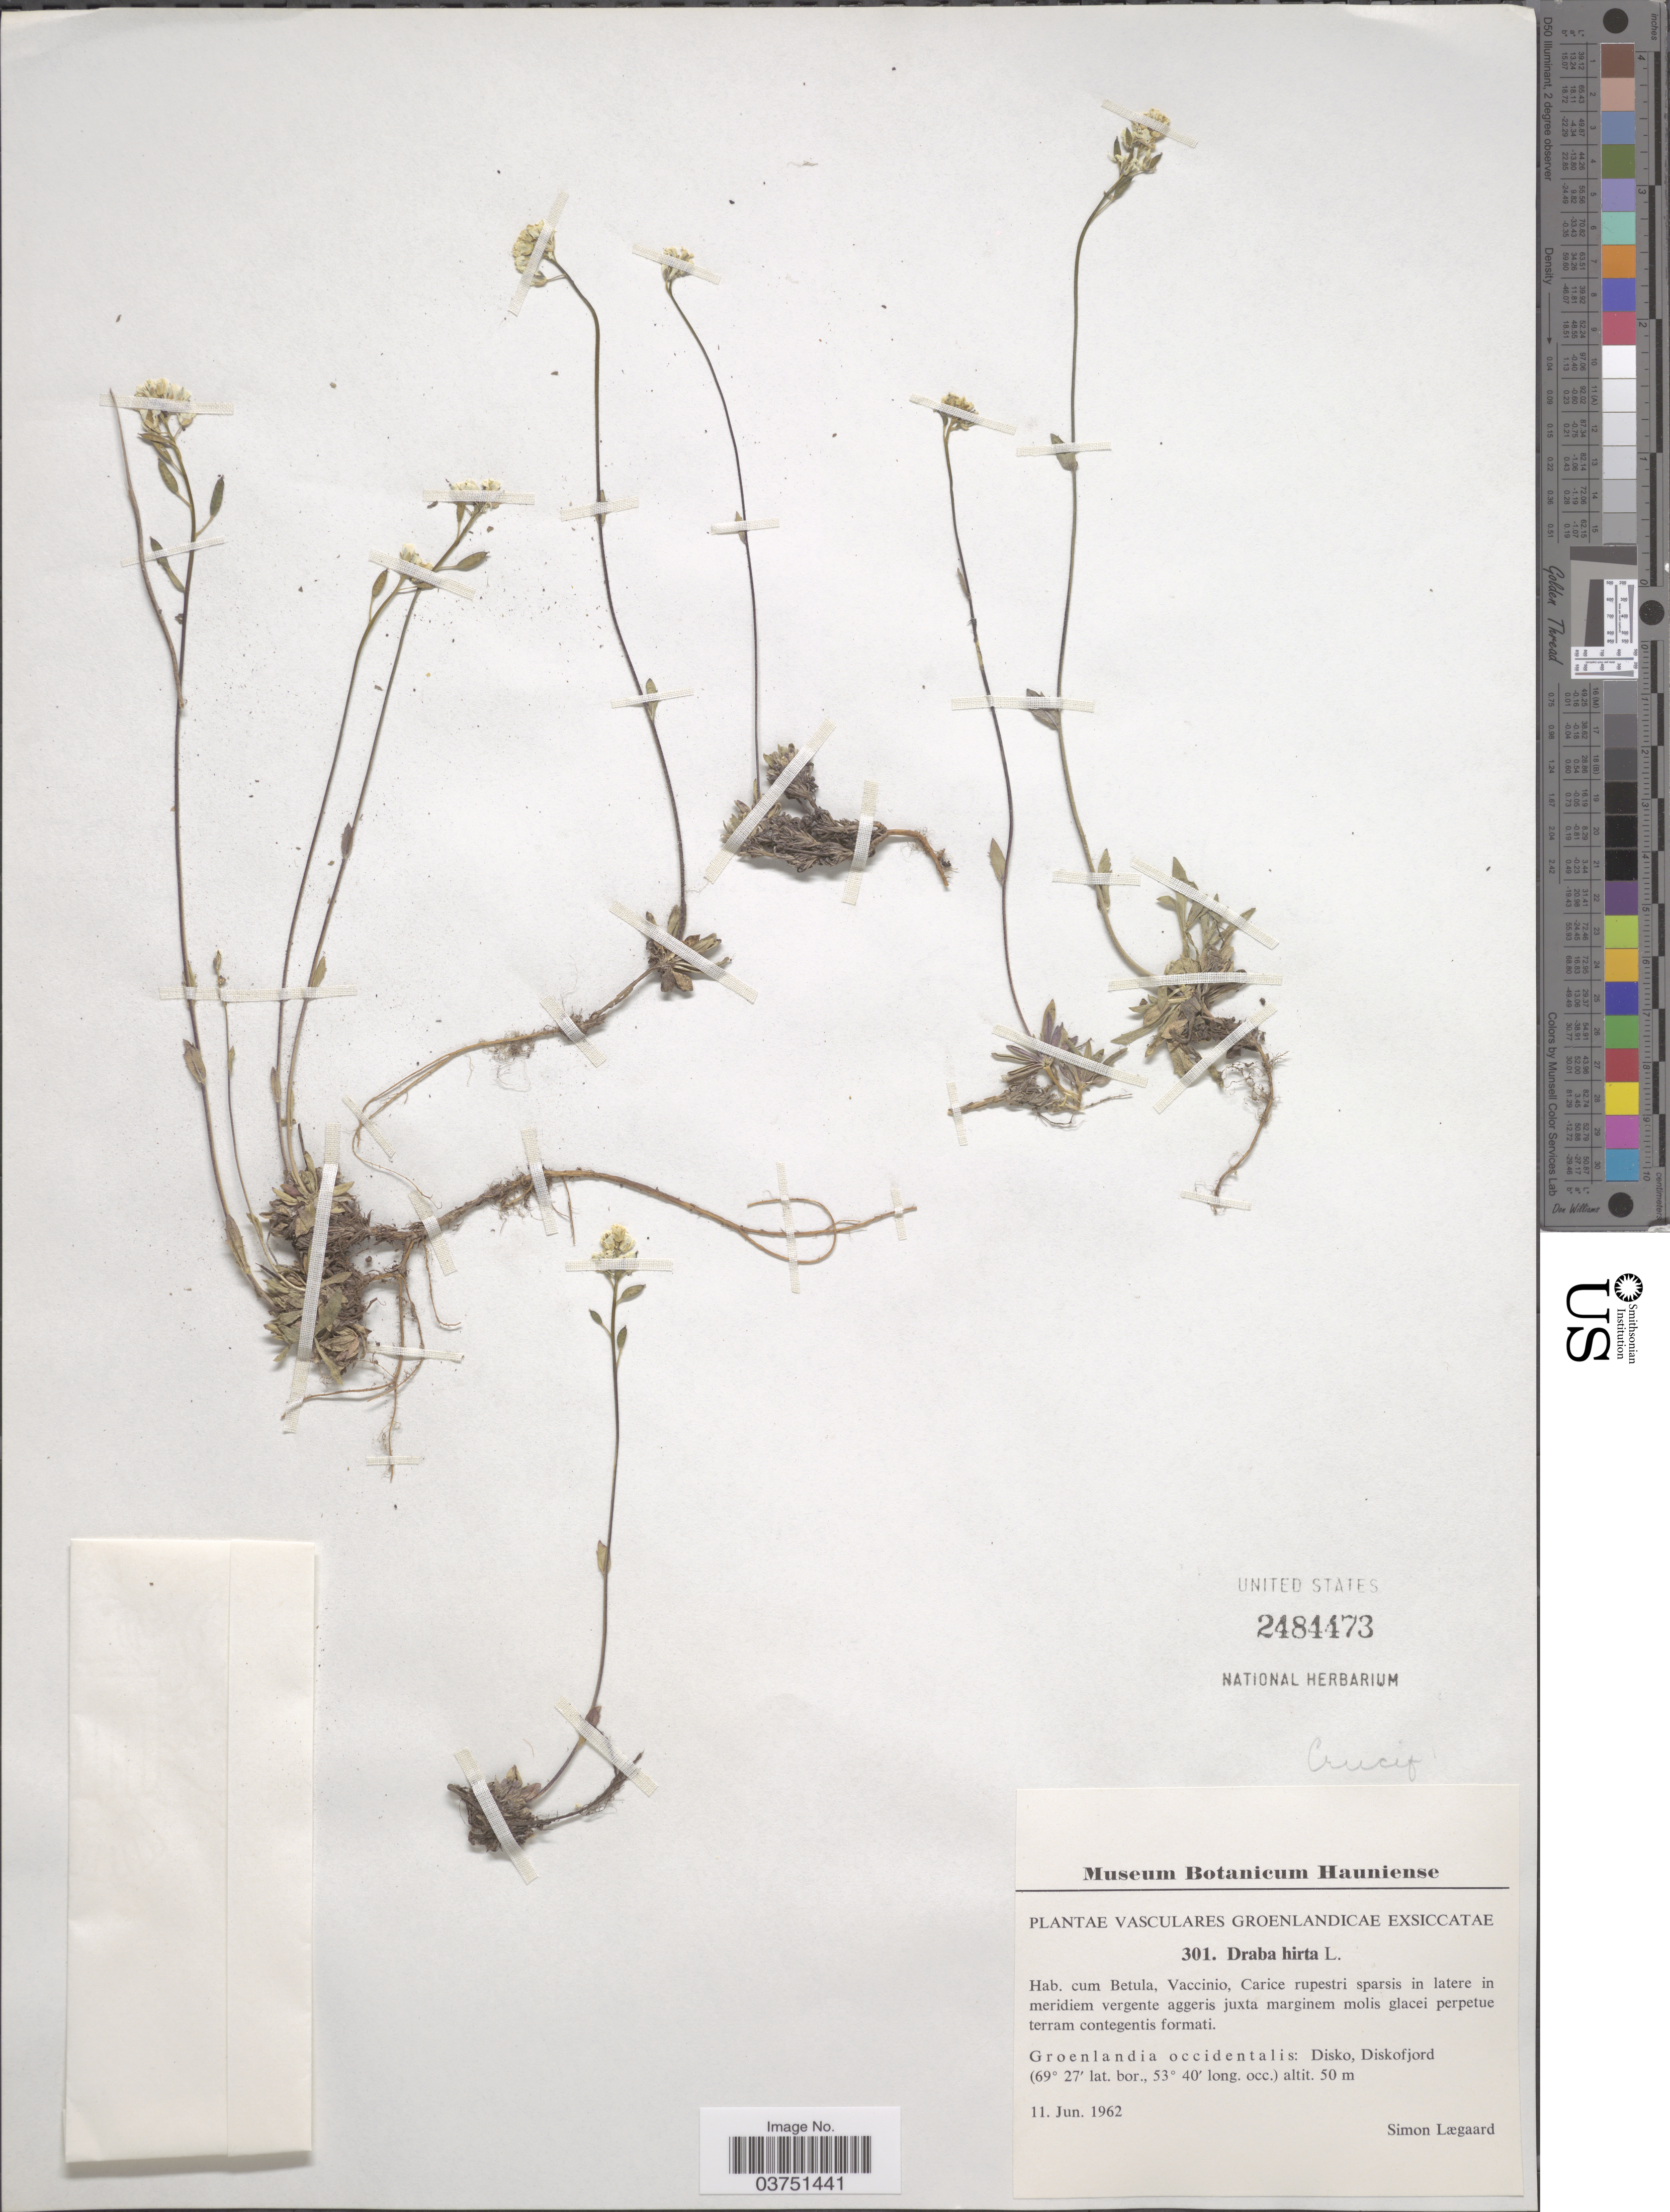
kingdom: Plantae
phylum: Tracheophyta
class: Magnoliopsida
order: Brassicales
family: Brassicaceae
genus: Draba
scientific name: Draba glabella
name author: Pursh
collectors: S. Lægaard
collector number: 301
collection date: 1962-06-11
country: Greenland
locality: Groenlandia occidentalis: Disko, Diskofjord.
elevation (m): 50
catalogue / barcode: US 2484473